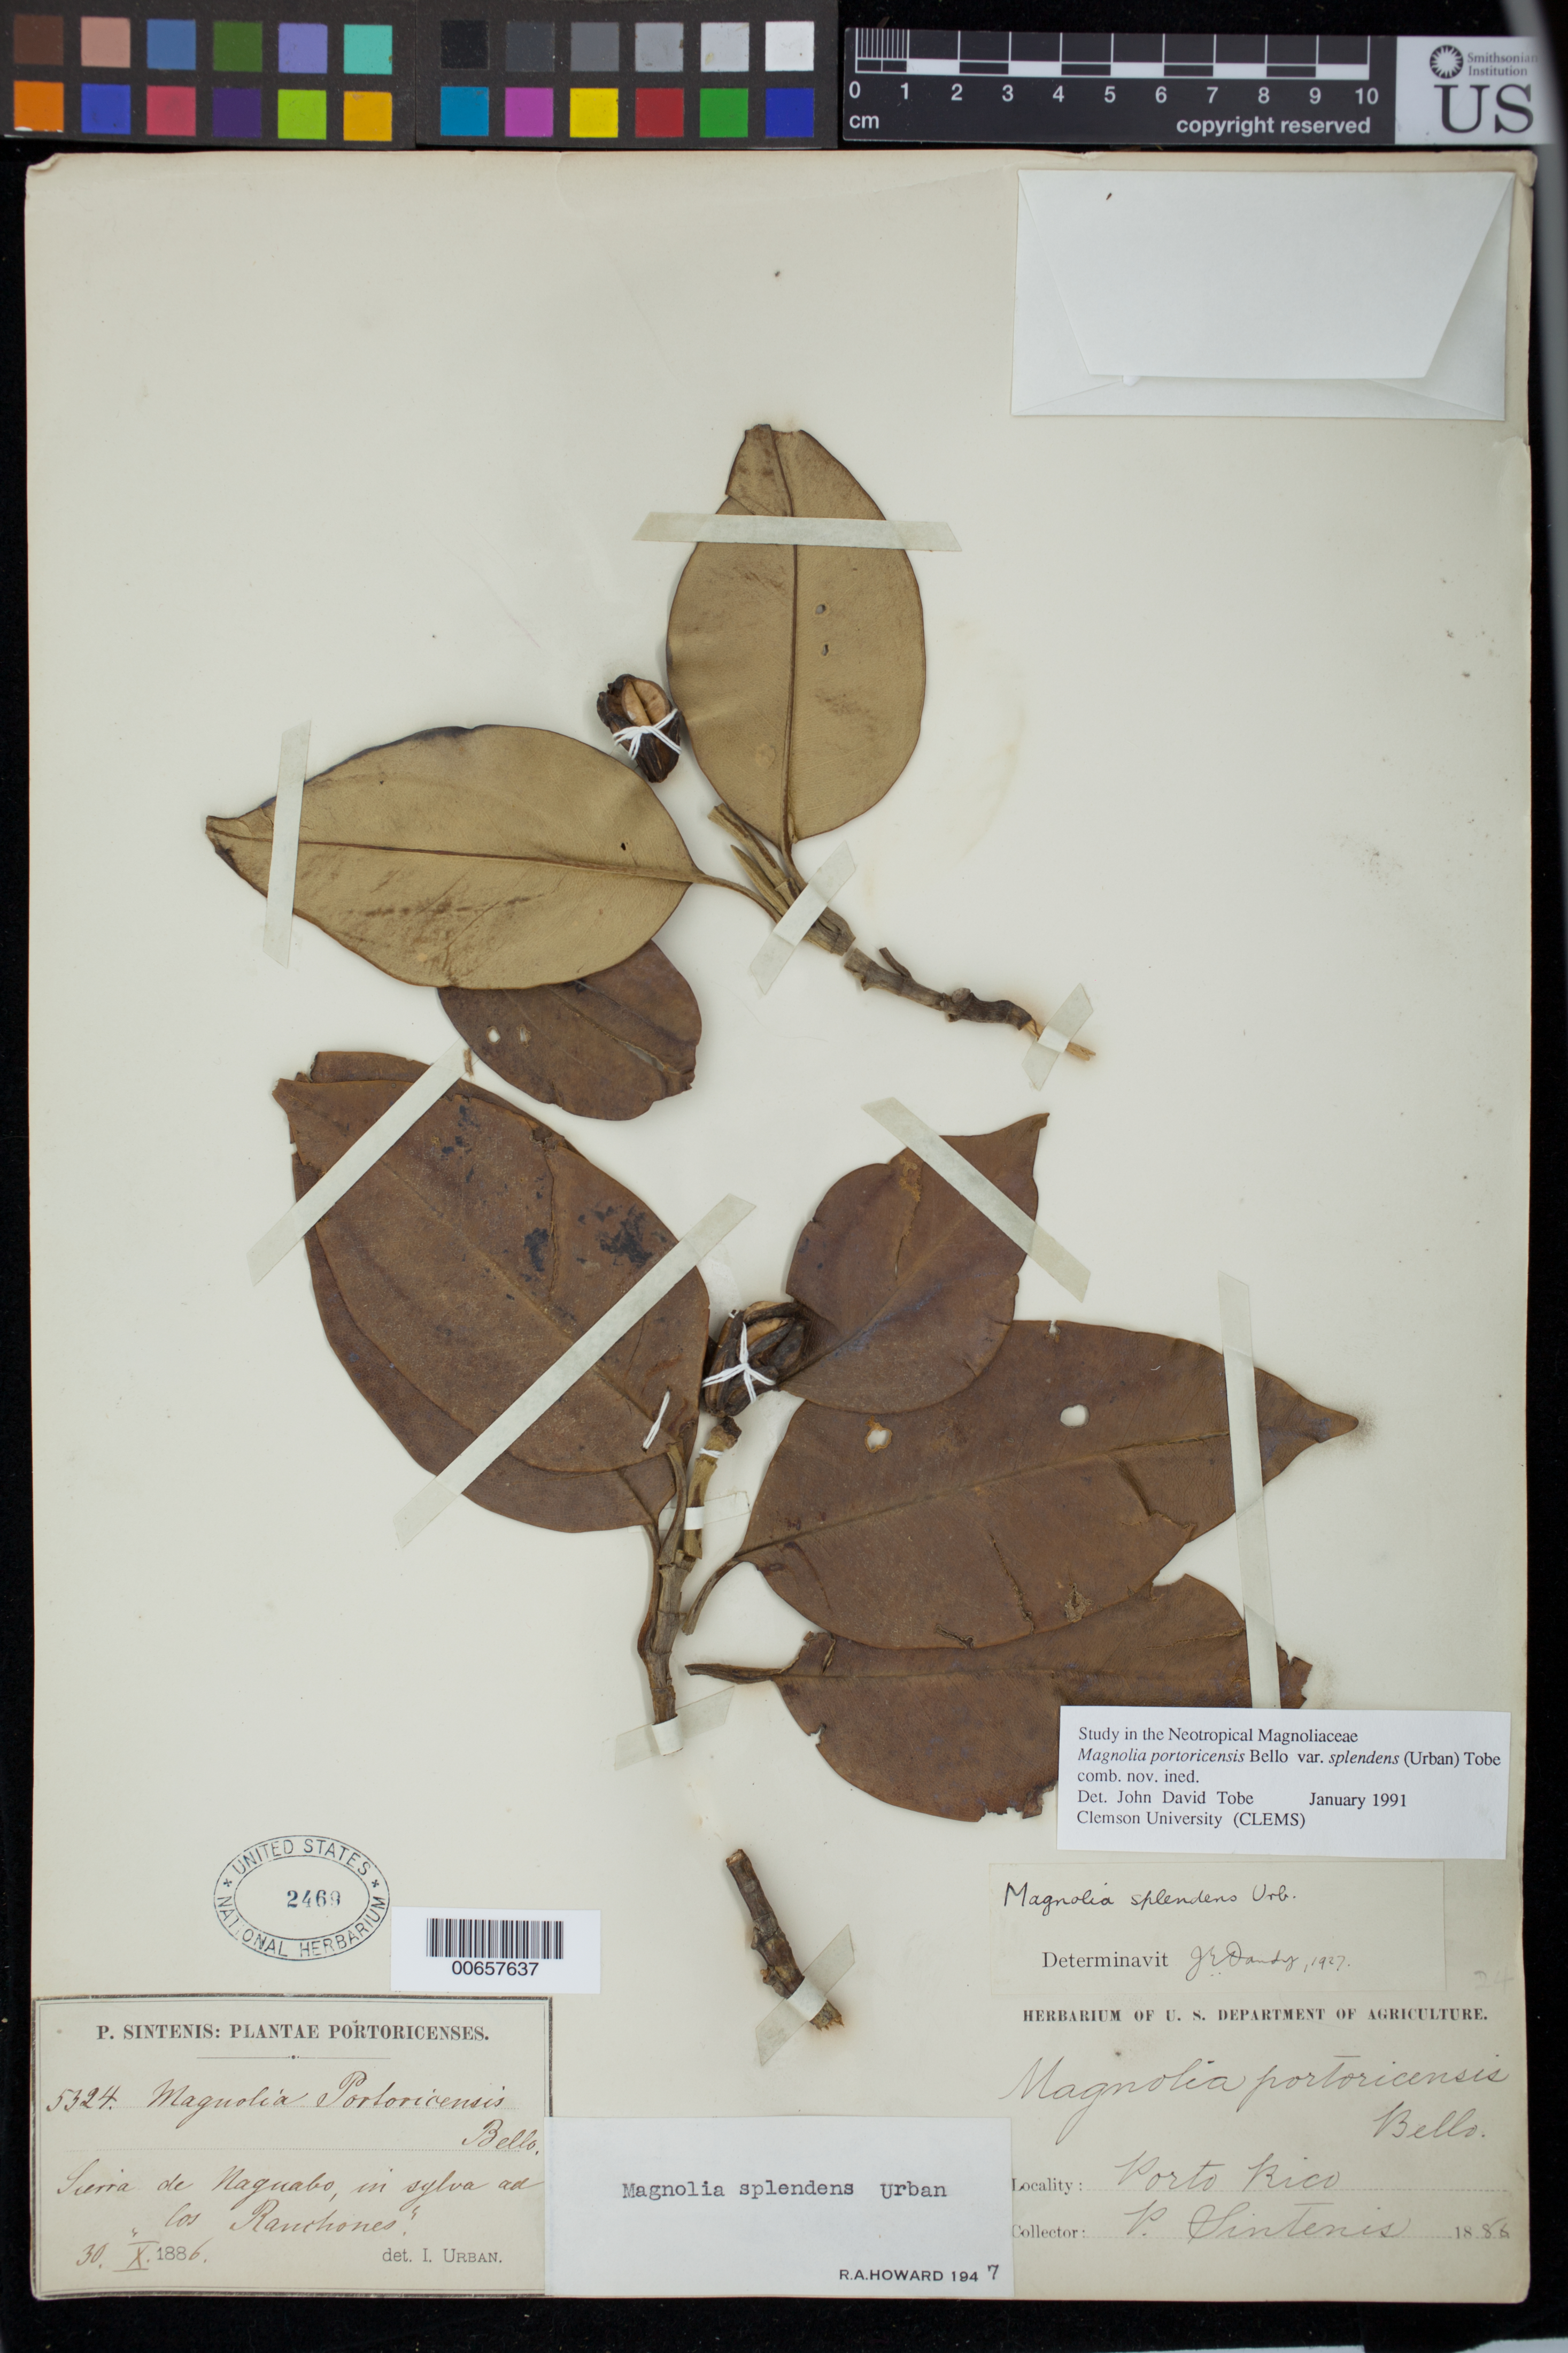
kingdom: Plantae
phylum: Tracheophyta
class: Magnoliopsida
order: Magnoliales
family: Magnoliaceae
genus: Magnolia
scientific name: Magnolia splendens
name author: Urb.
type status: Isosyntype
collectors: P. Sintenis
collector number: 5324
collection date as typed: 30. X. 1886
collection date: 1886-10-30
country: Puerto Rico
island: Greater Antilles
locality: Sierra de Naguabo, in sylva ad los Ranchones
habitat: In sylva ad los Ranchones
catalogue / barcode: US 2469